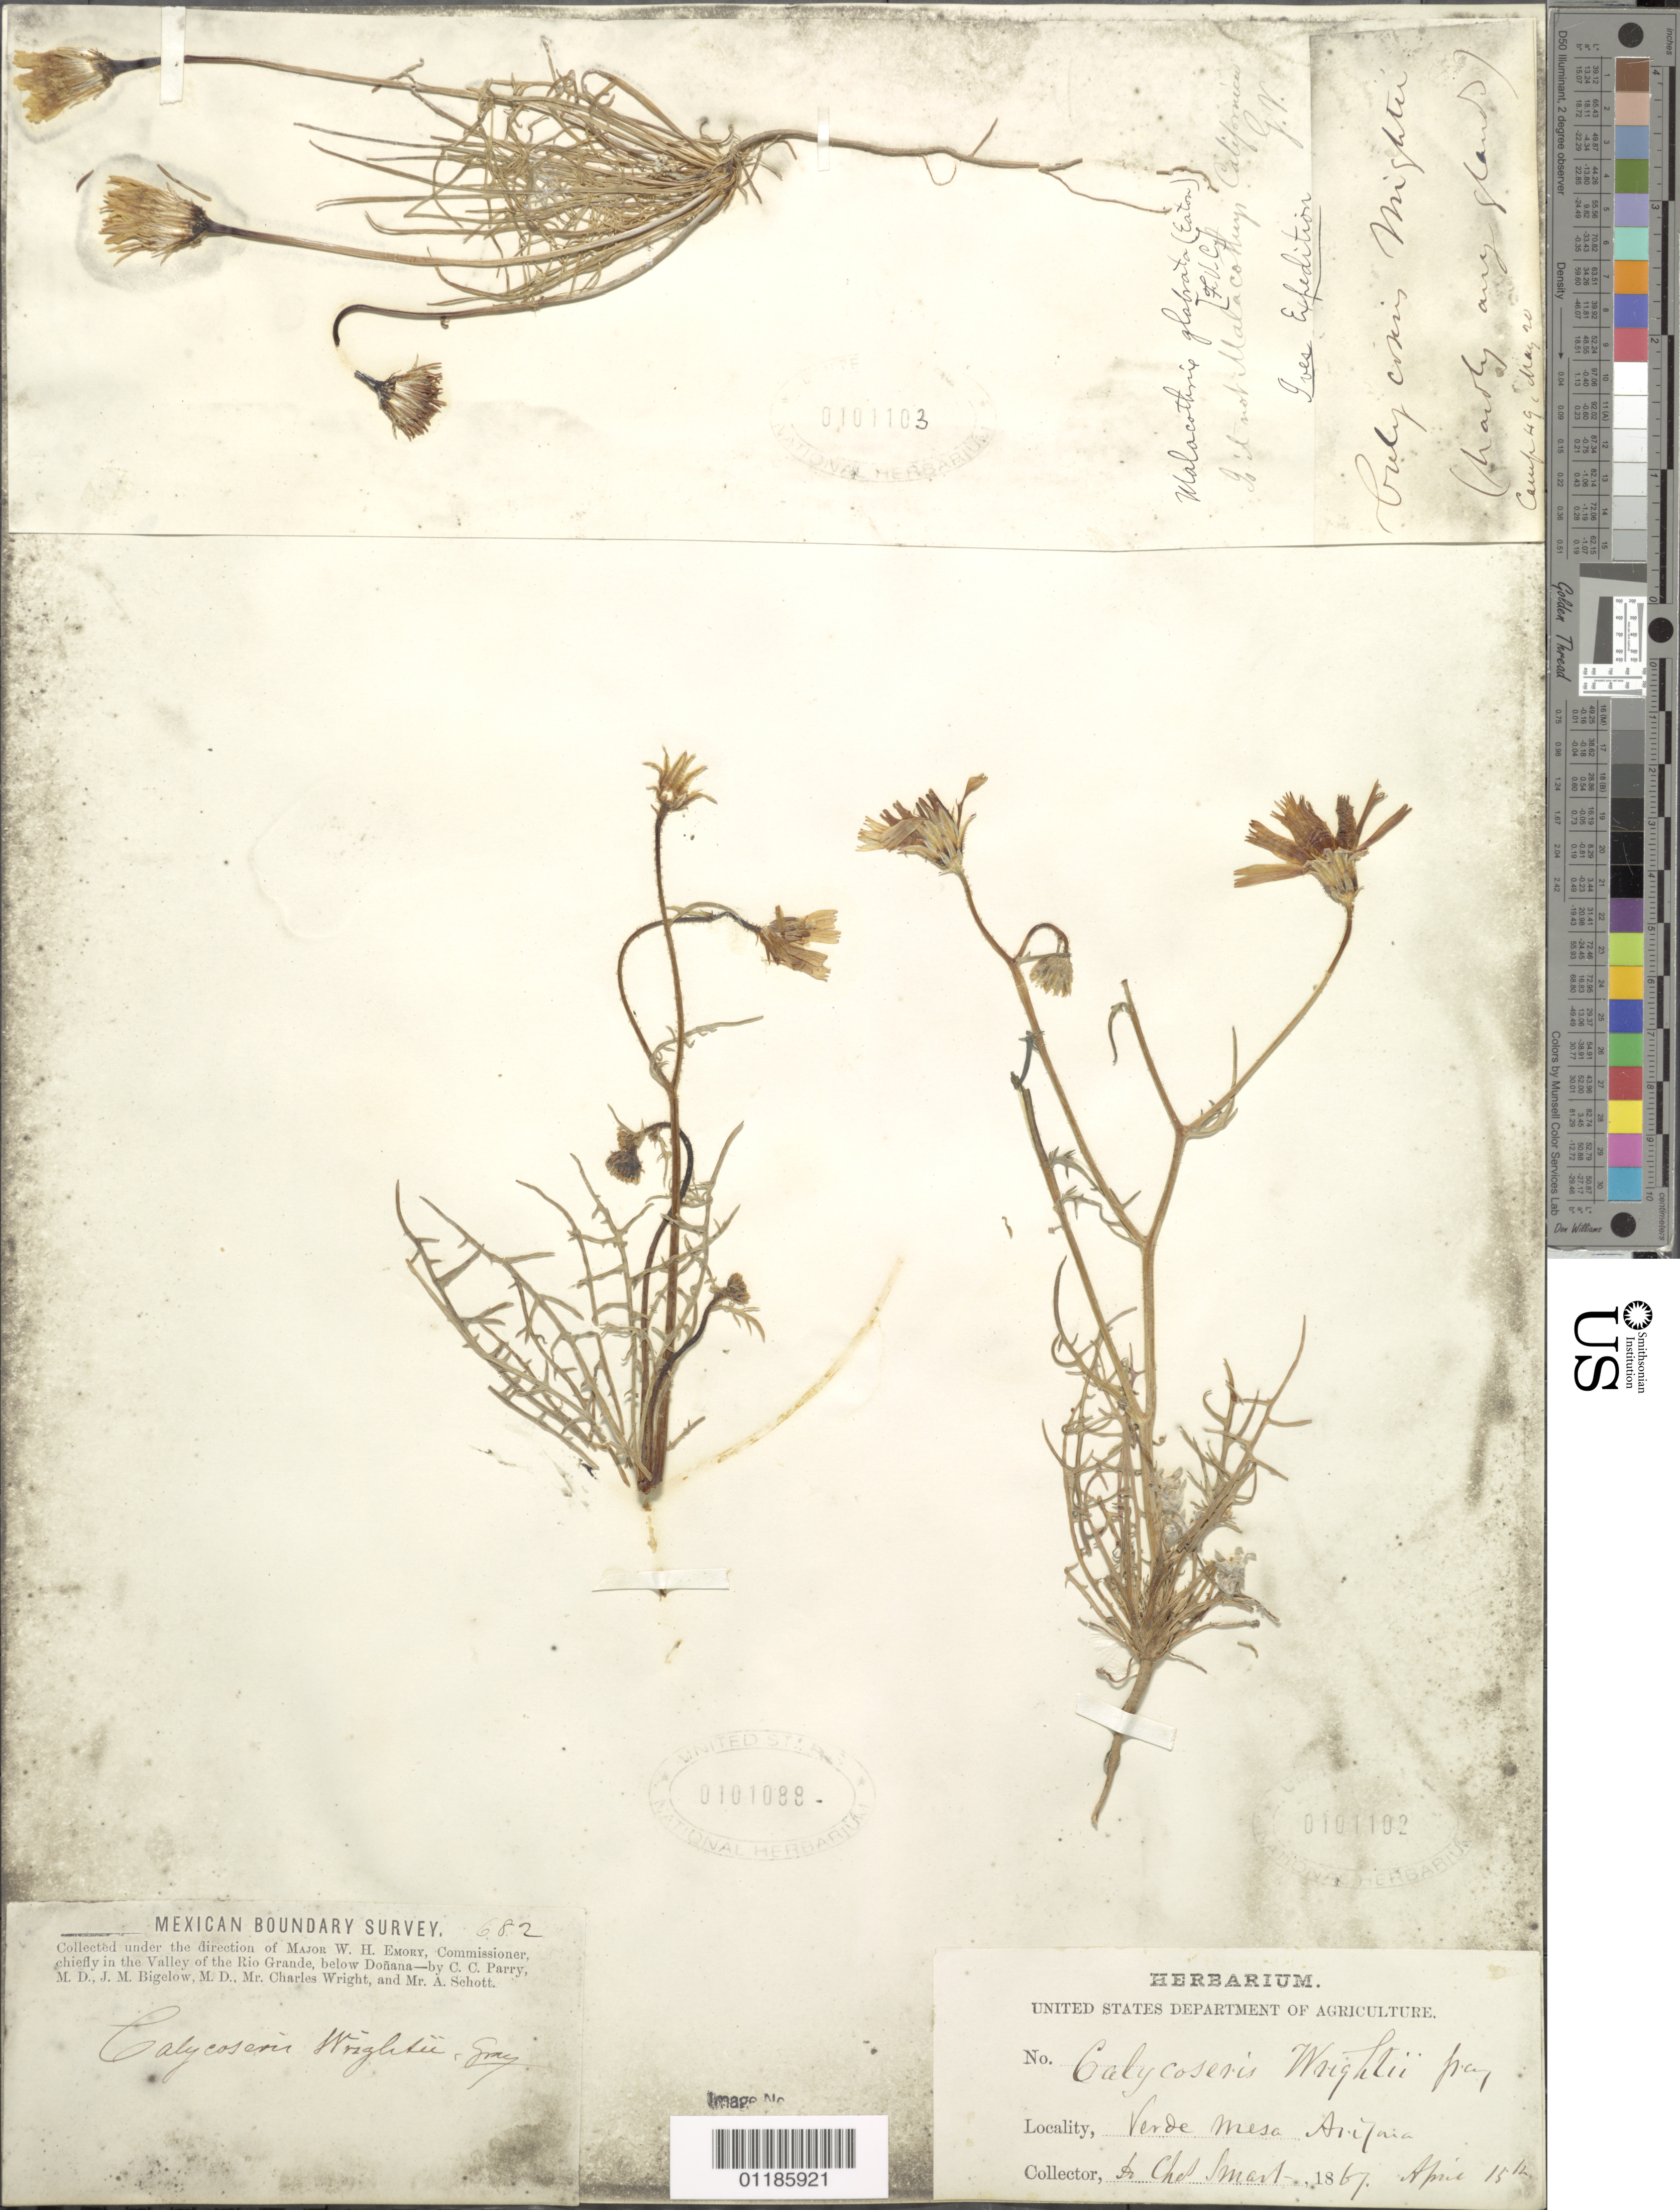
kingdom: Plantae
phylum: Tracheophyta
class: Magnoliopsida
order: Asterales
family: Asteraceae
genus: Calycoseris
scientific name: Calycoseris wrightii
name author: A. Gray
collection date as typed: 20 May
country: United States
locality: Camp 49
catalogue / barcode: US 101103-3